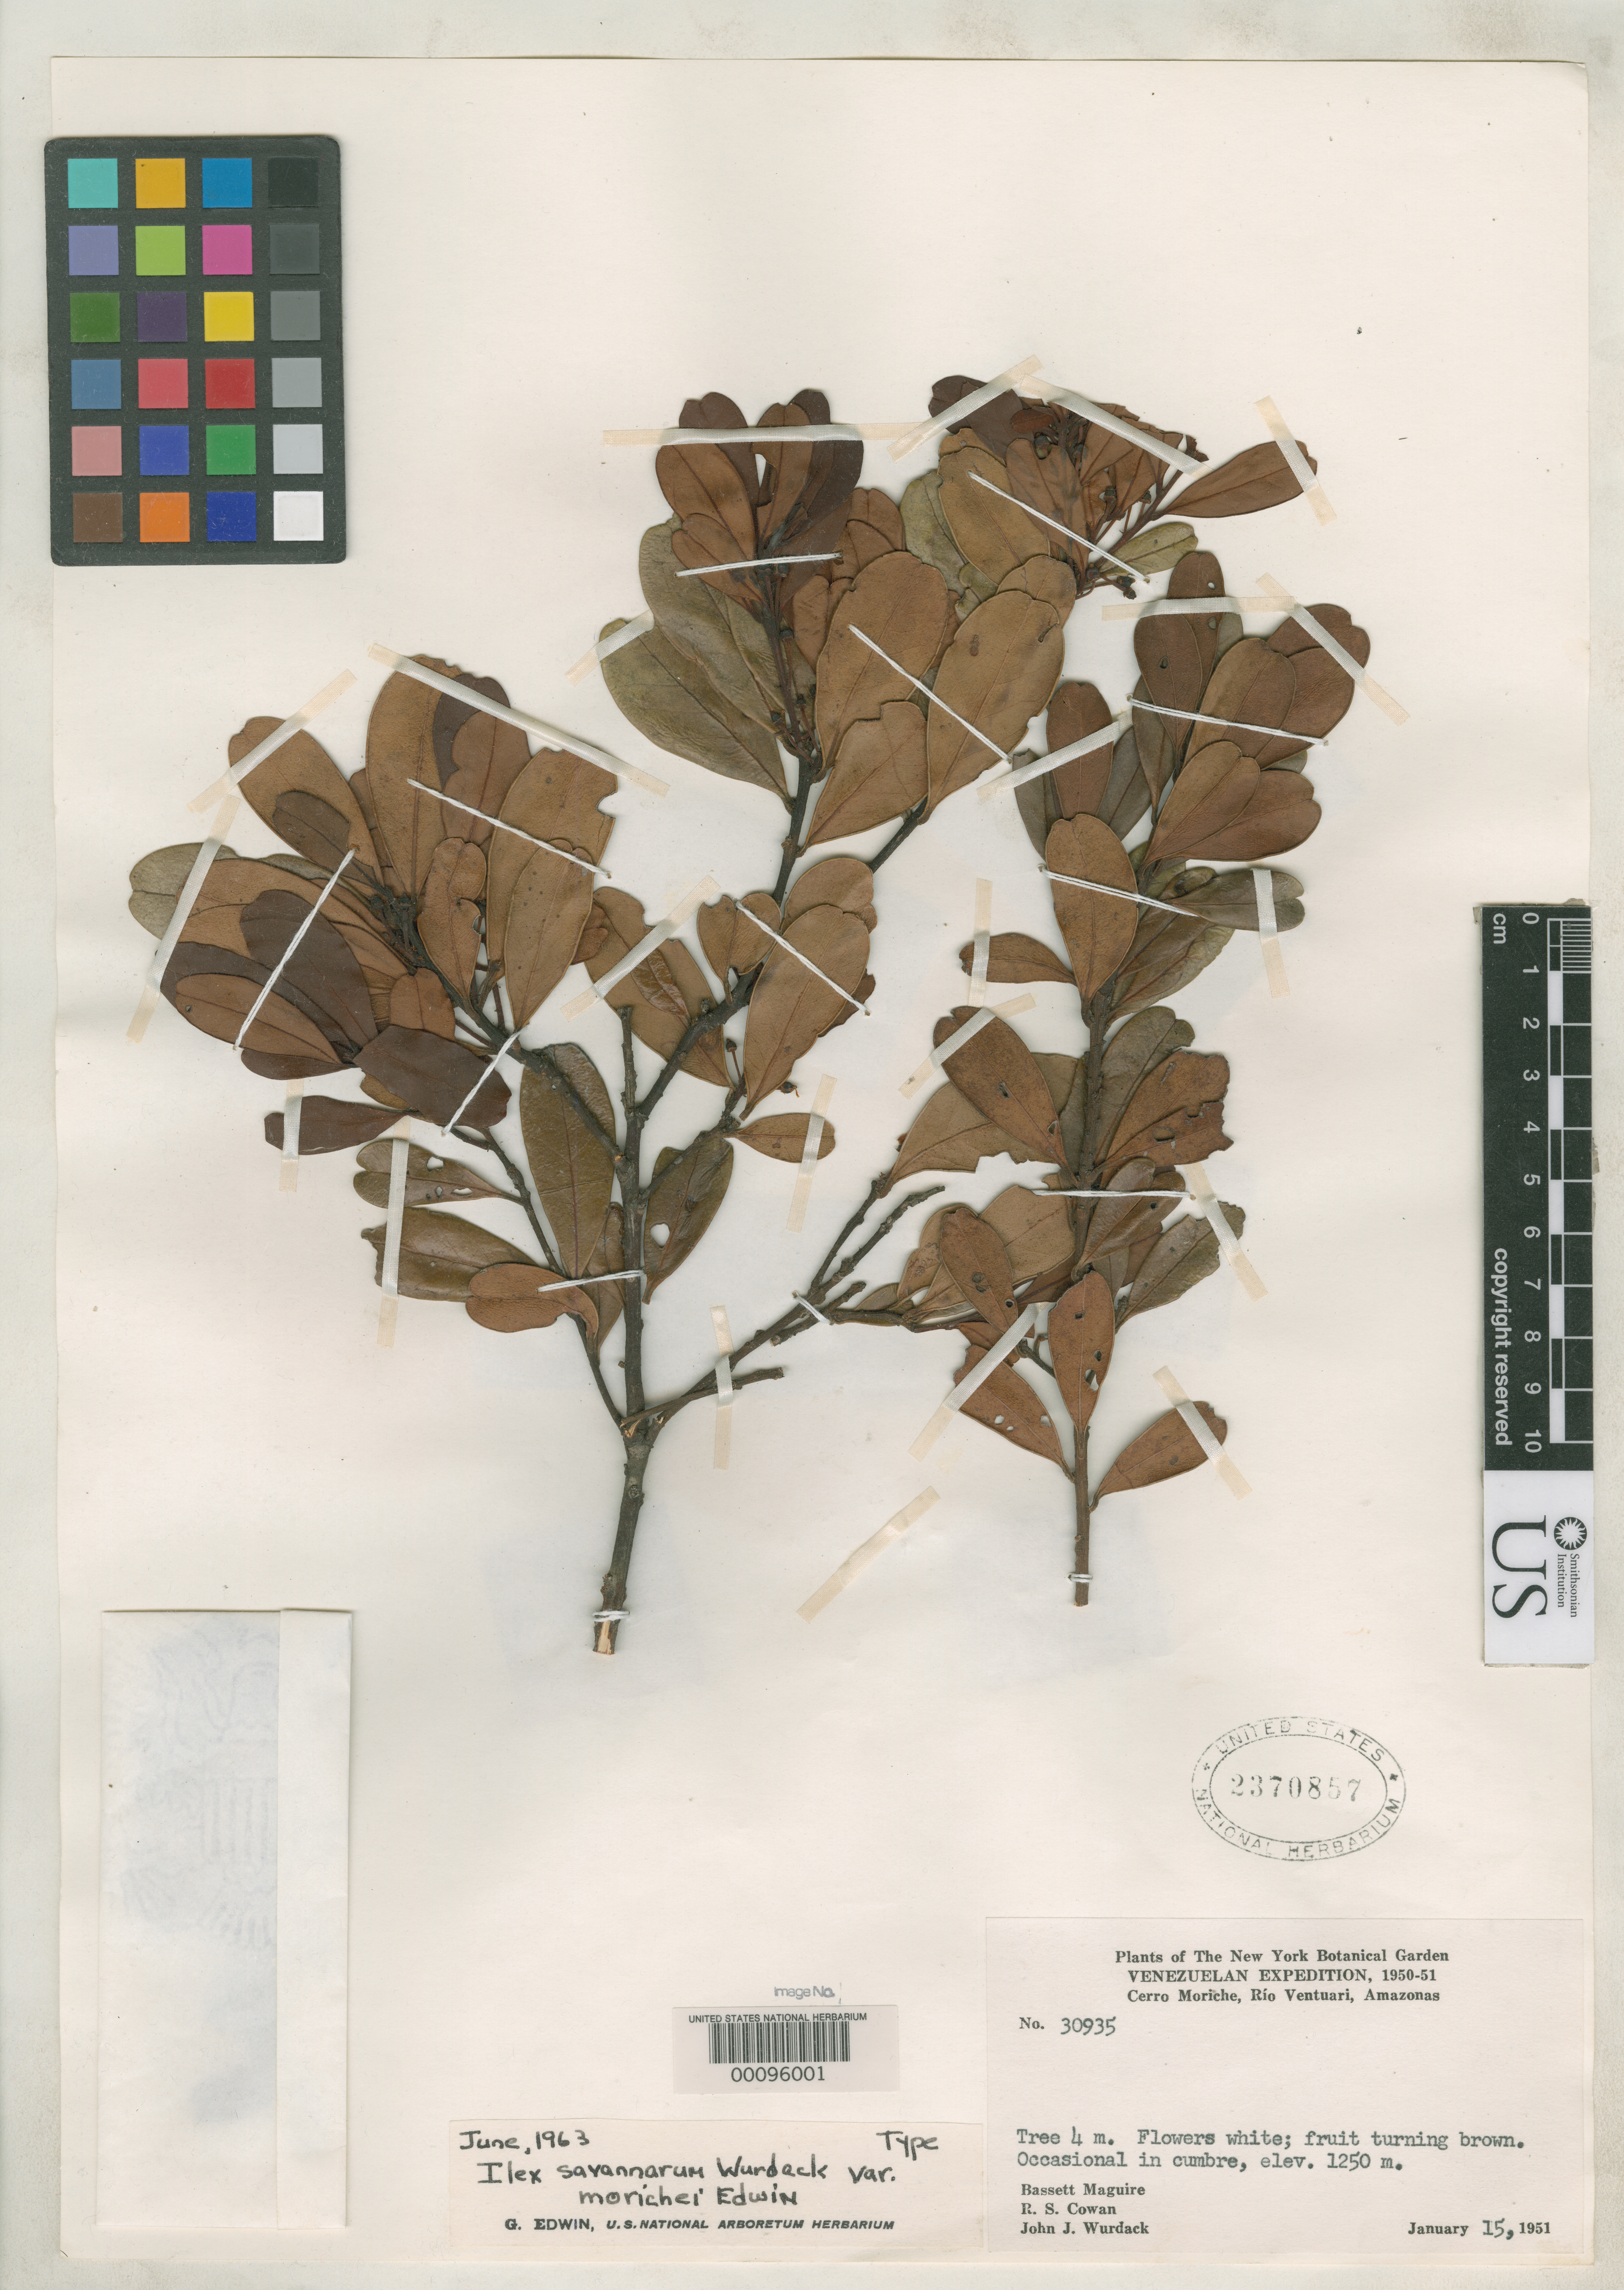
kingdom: Plantae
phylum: Tracheophyta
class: Magnoliopsida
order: Aquifoliales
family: Aquifoliaceae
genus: Ilex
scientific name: Ilex savannarum var. morichei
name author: Edwin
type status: Holotype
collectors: B. Maguire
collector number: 30935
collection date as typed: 15 Jan 1951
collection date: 1951-01-15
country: Venezuela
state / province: Amazonas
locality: Cerro Moriche.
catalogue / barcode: US 2370857